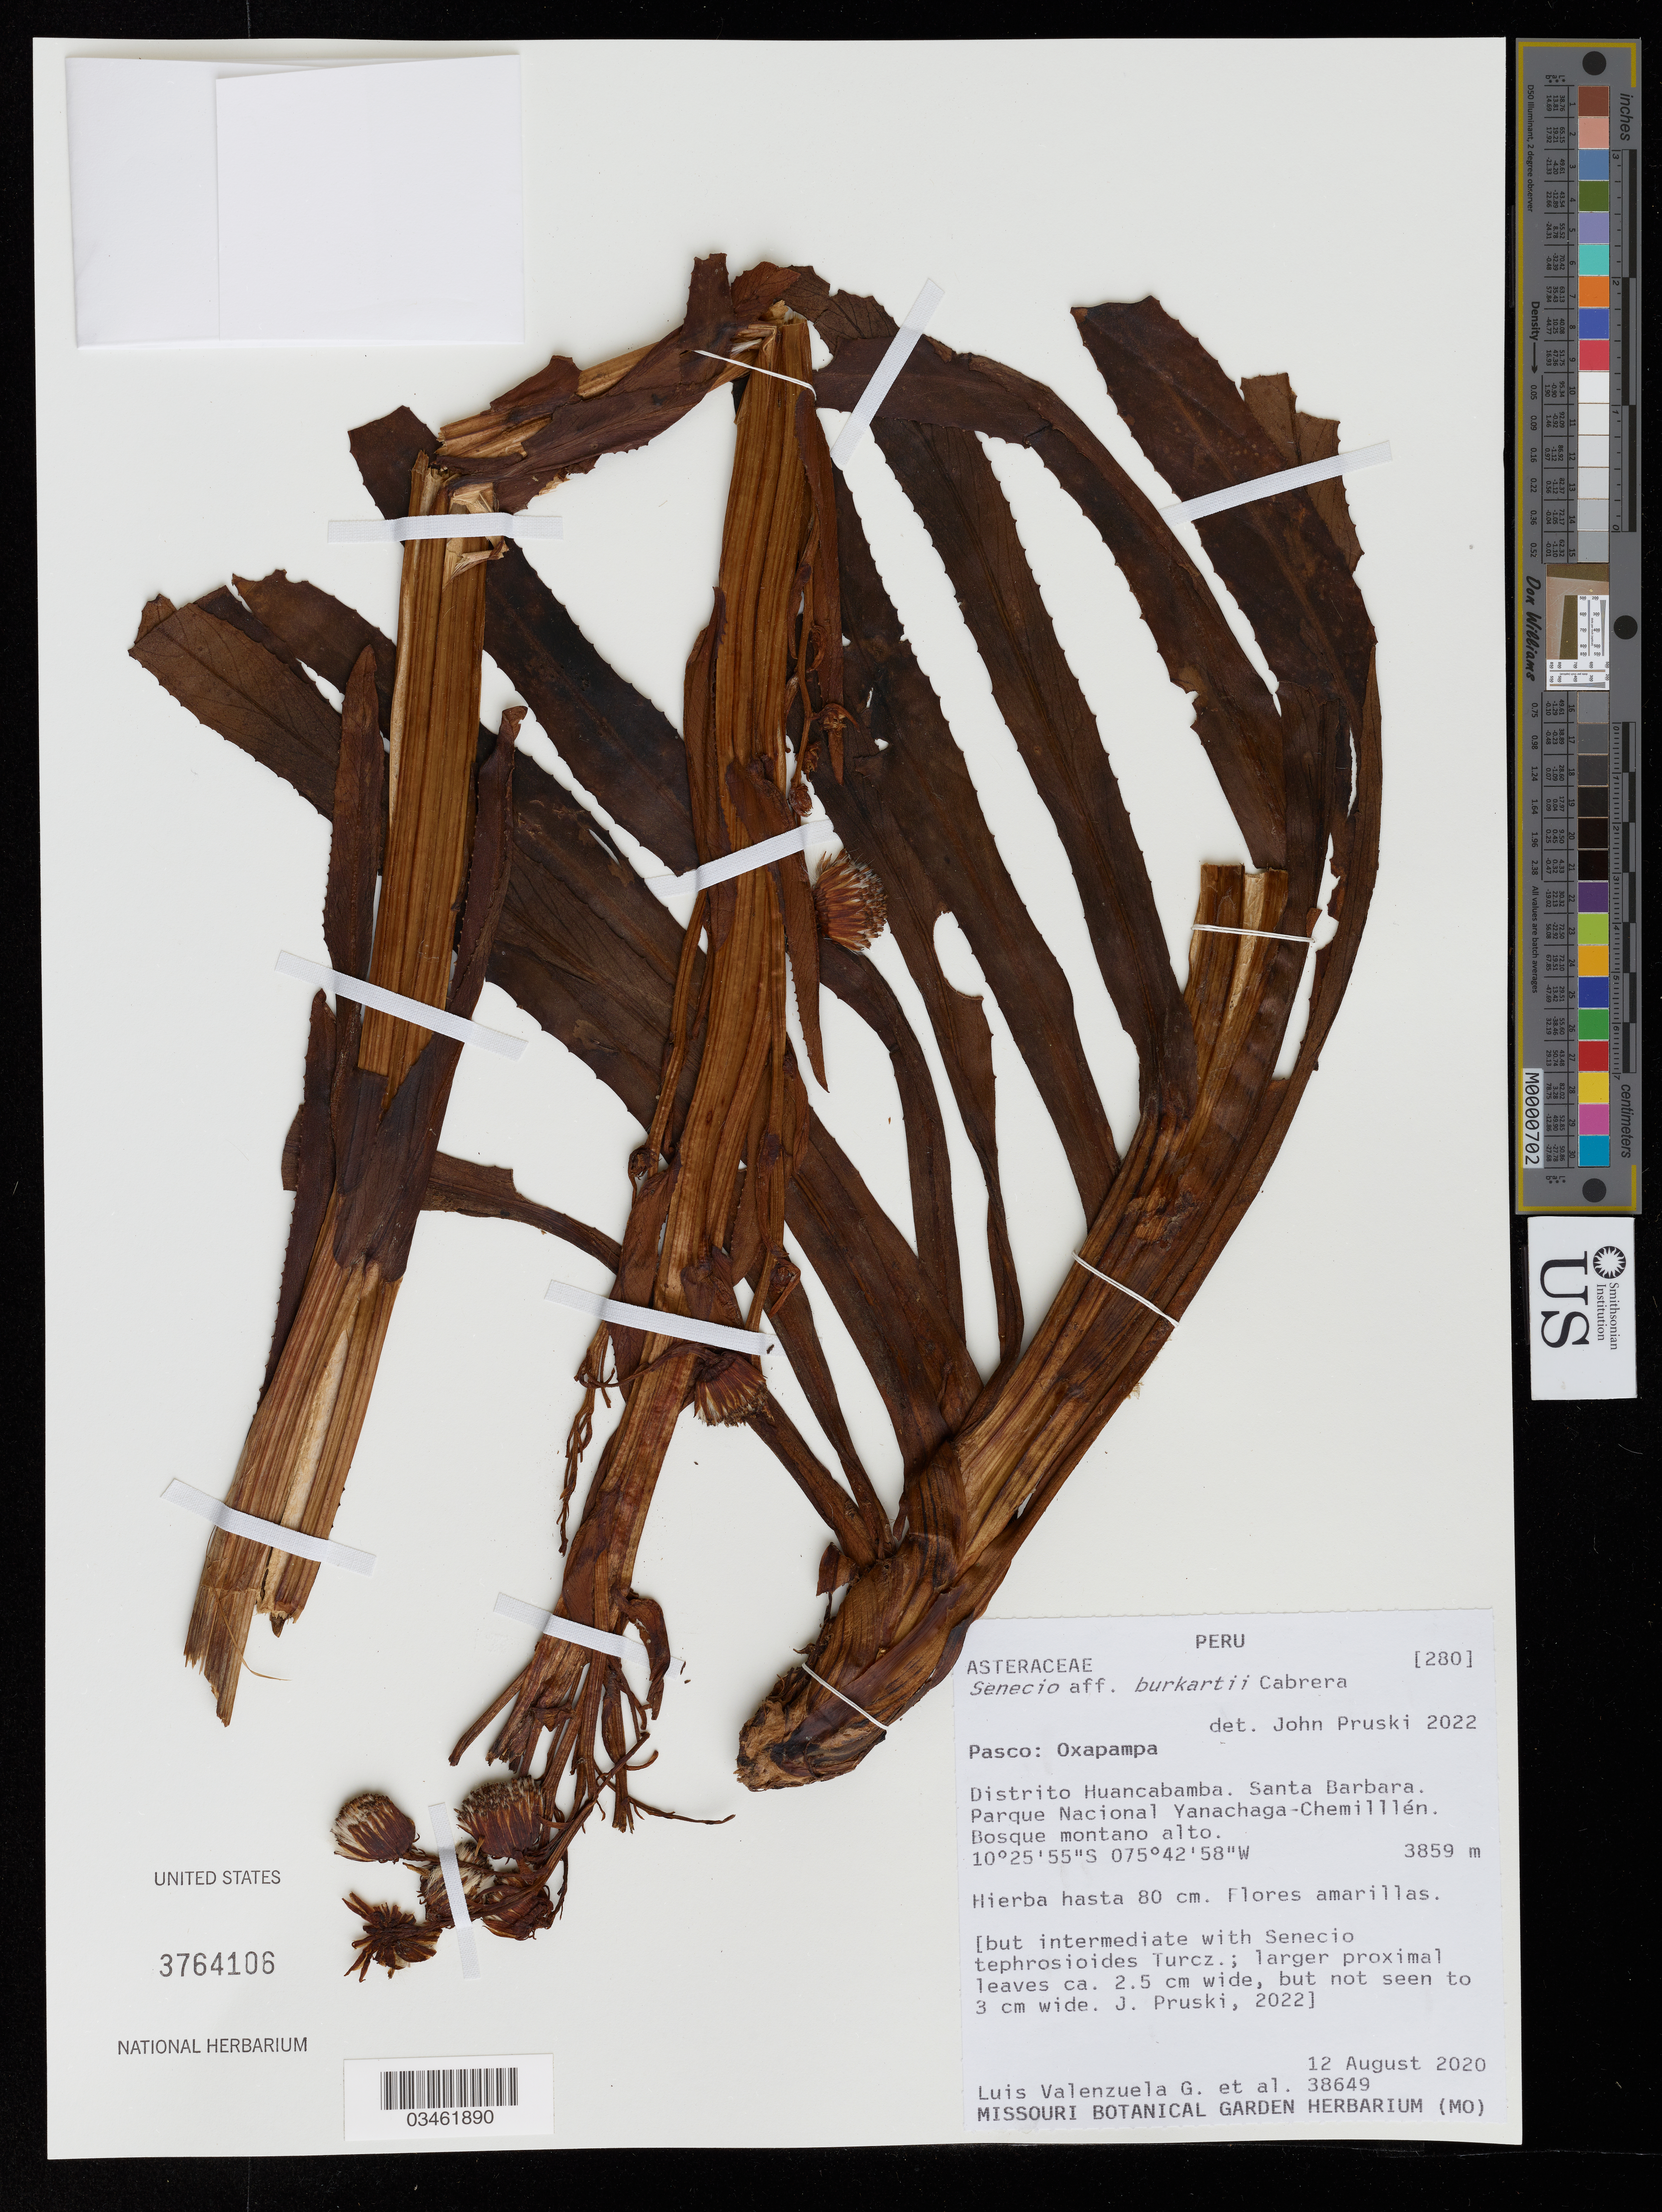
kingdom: Plantae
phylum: Tracheophyta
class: Magnoliopsida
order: Asterales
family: Asteraceae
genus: Senecio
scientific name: Senecio burkartii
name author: Cabrera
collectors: L. Valenzuela & et al.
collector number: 38649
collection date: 2020-08-12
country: Peru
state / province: Pasco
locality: Oxapampa. Distrito Huancabamba. Santa Barbara. Parque Nacional Yanachaga-Chemilllén.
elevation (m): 3859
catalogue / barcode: US 3764106